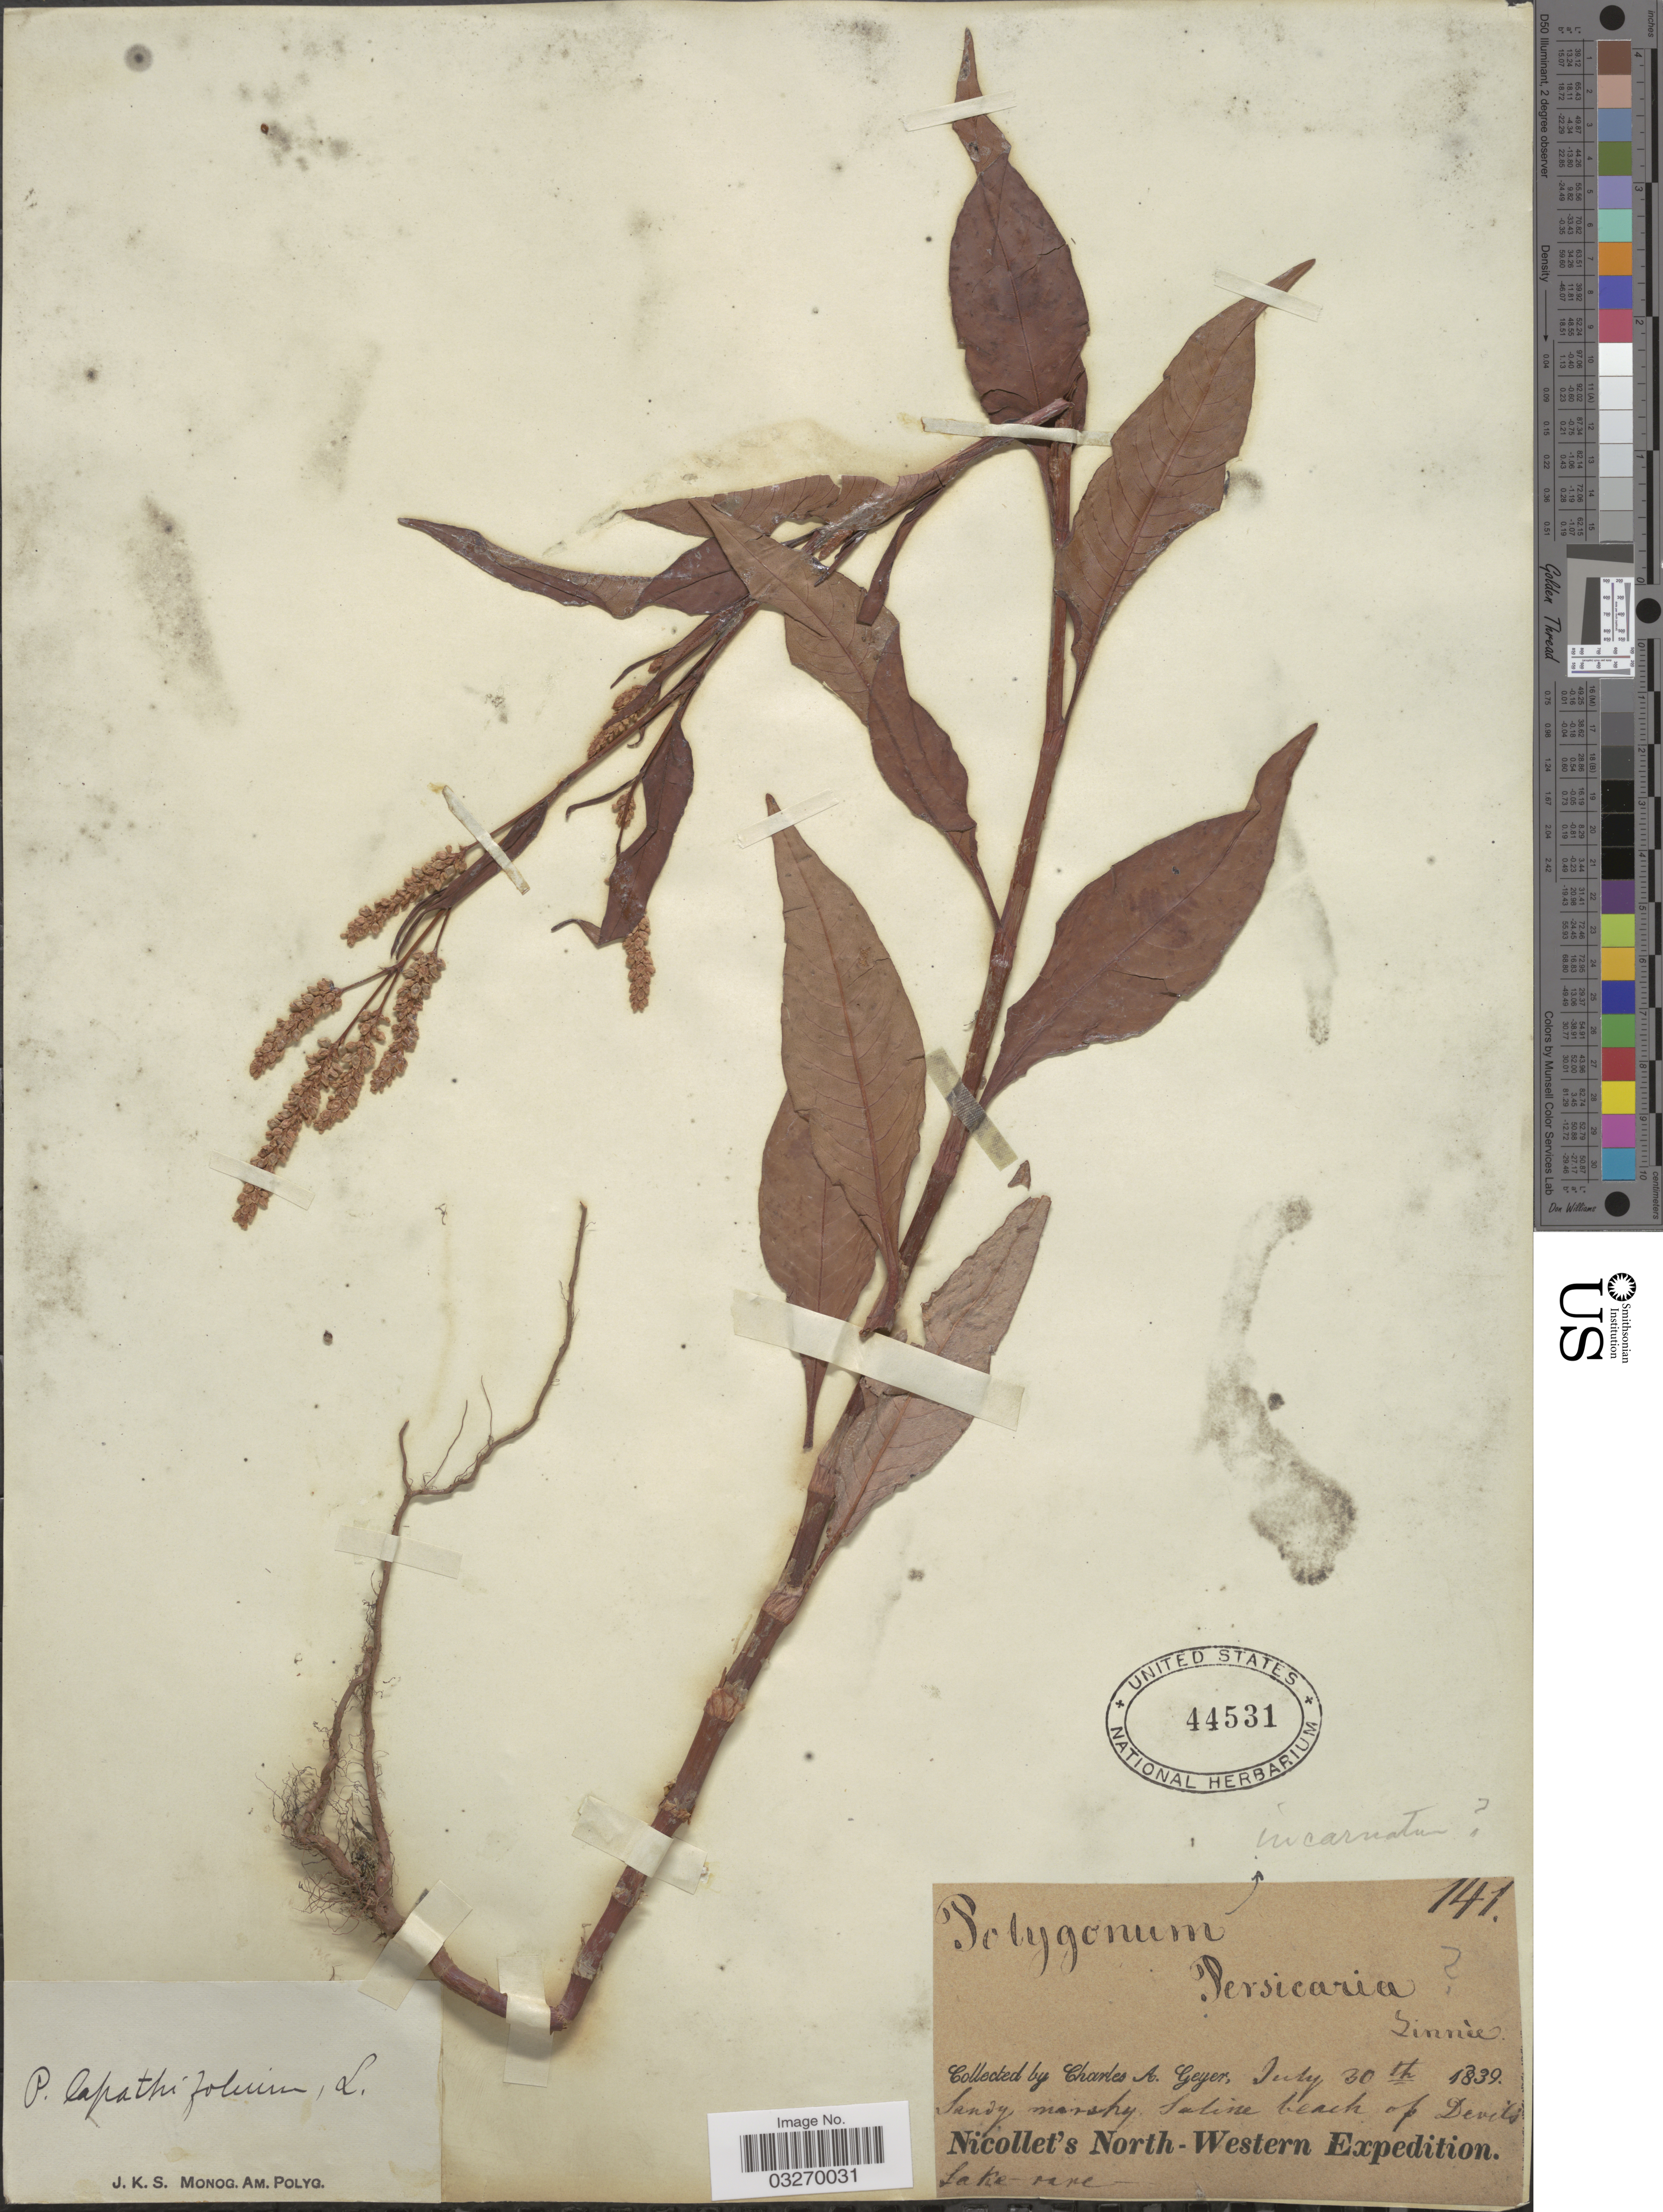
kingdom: Plantae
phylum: Tracheophyta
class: Magnoliopsida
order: Caryophyllales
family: Polygonaceae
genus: Persicaria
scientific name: Persicaria lapathifolia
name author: (L.) Delarbre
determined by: Atha, D. E.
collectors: C. A. Geyer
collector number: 141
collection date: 1839-07-30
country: United States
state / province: Wisconsin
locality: Sandy marshy saline beach of Devil's Lake- rare. North-Western.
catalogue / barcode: US 44531